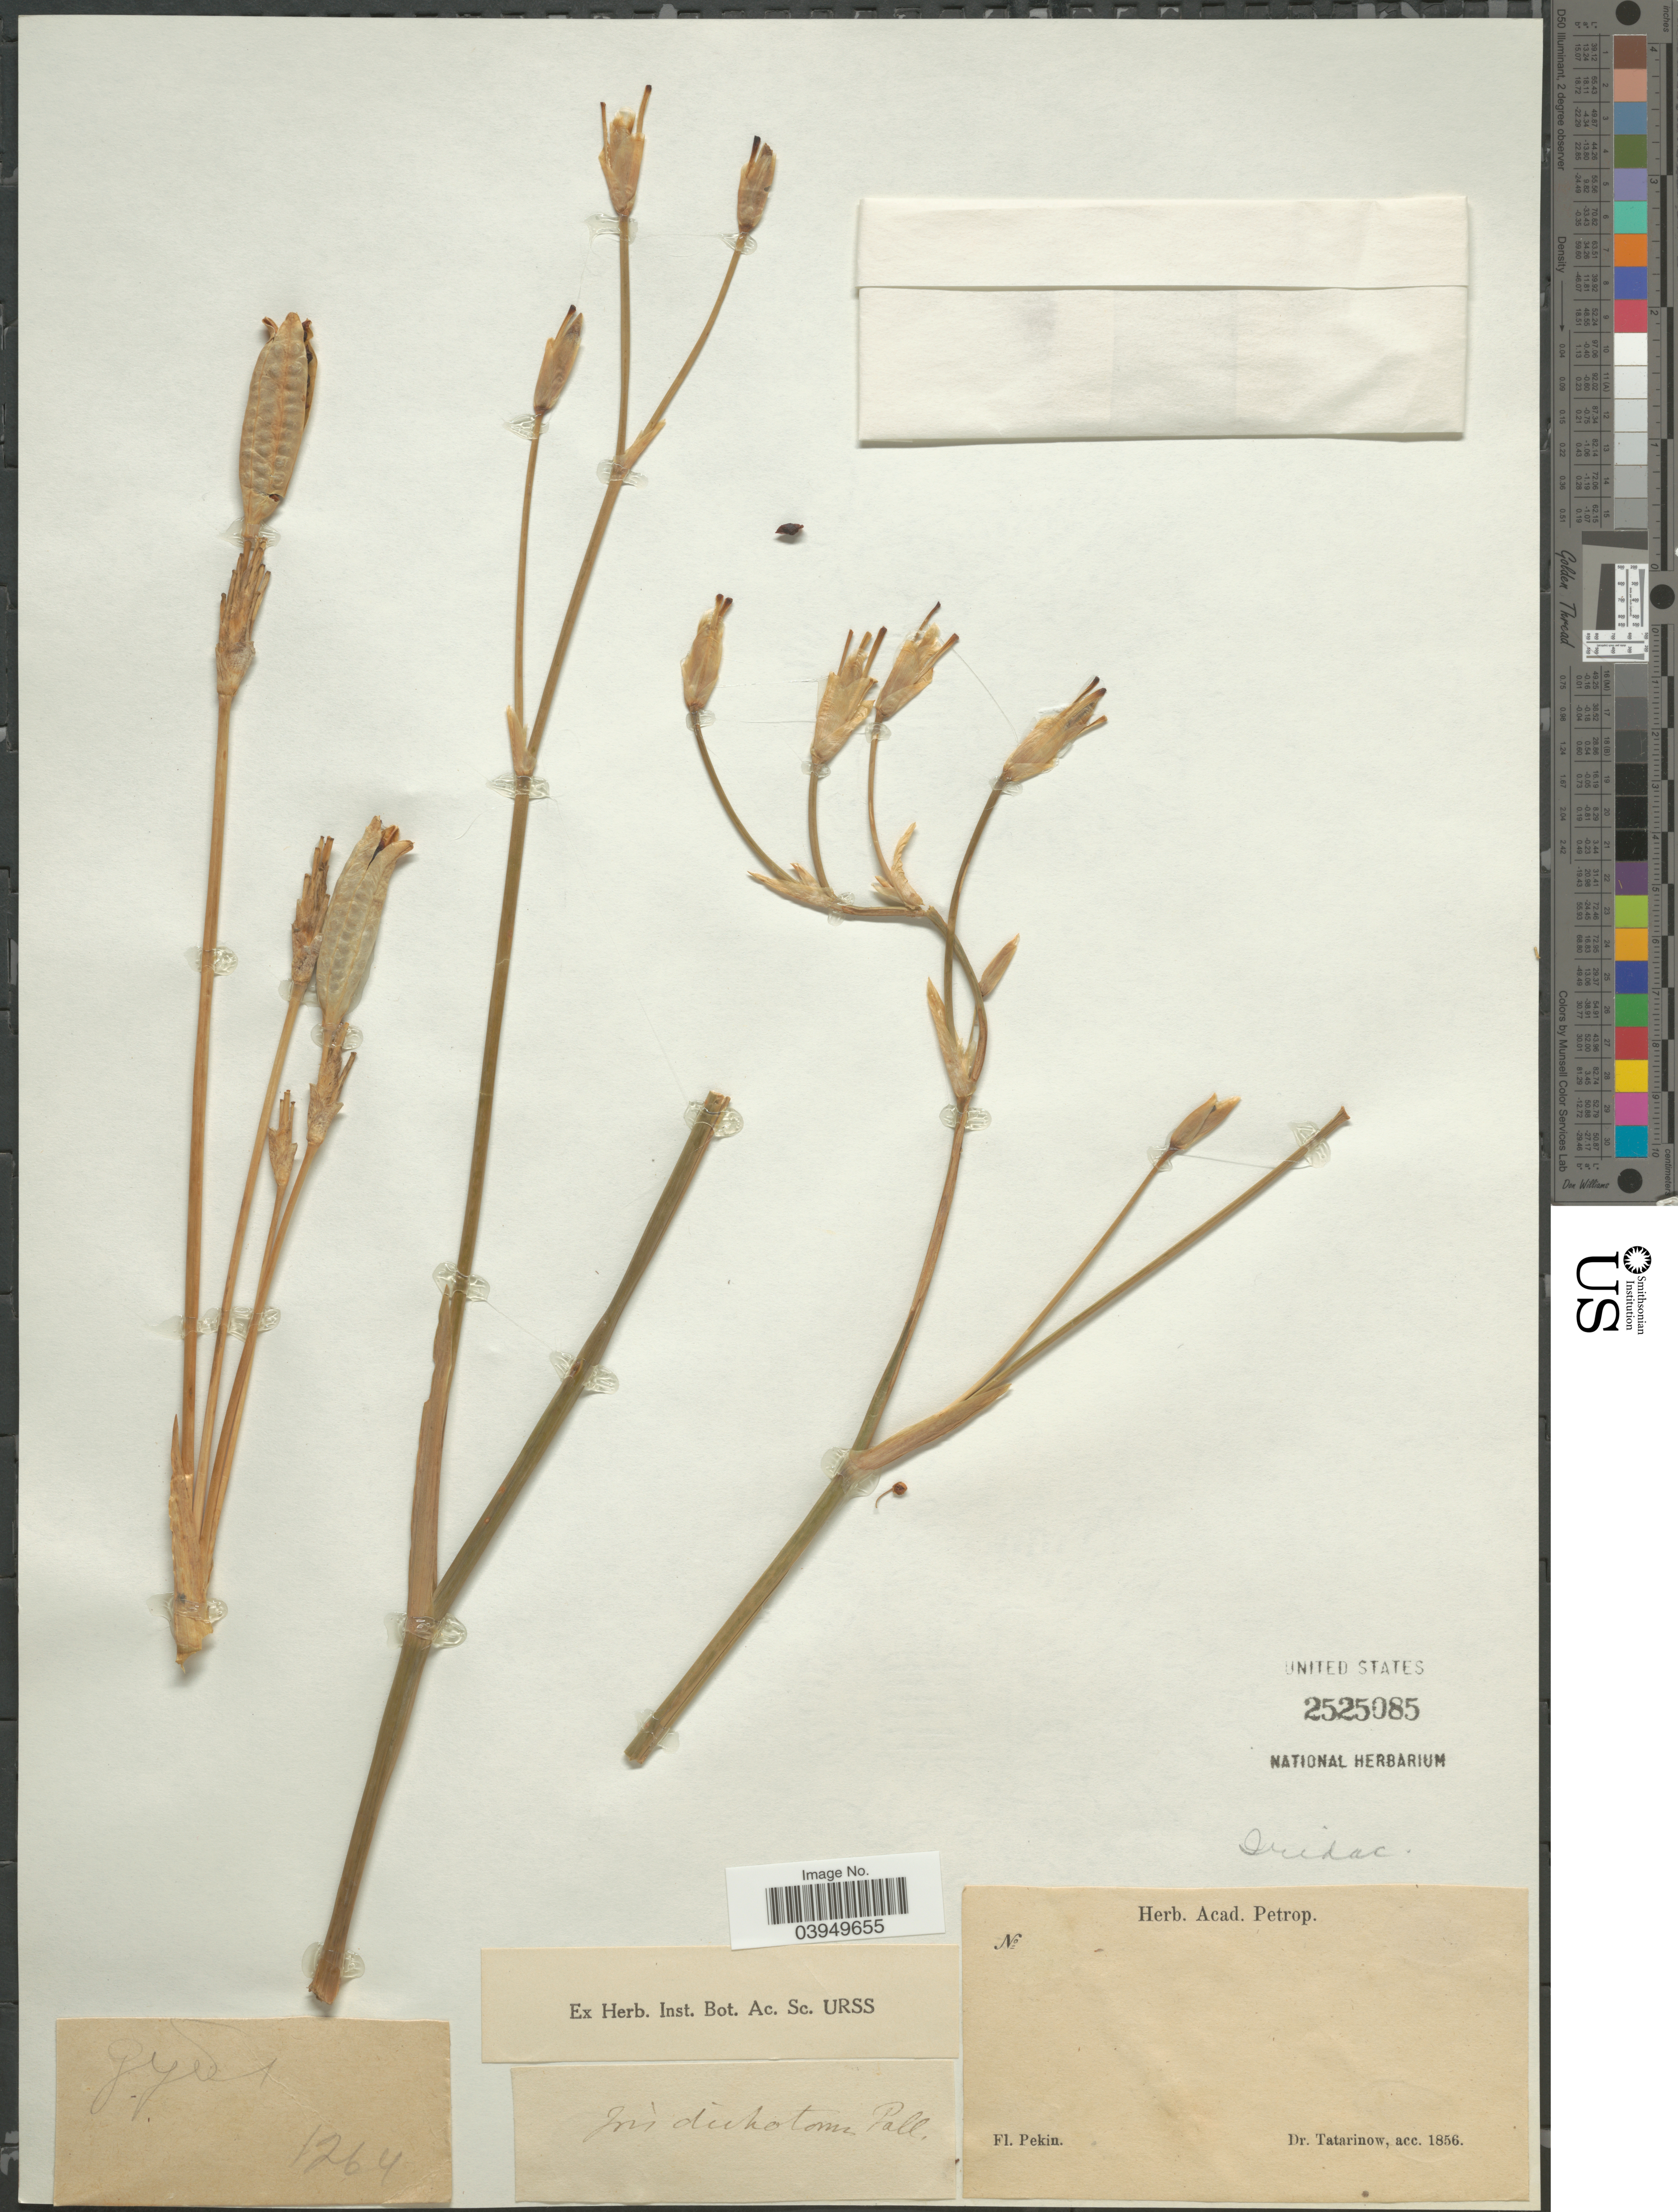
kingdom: Plantae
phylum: Tracheophyta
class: Liliopsida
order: Asparagales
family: Iridaceae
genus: Iris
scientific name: Iris dichotoma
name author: Pall.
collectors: -. Tatarinow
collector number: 1264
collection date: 1856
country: China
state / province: Beijing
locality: Fl. Pekin.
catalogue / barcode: US 2525085